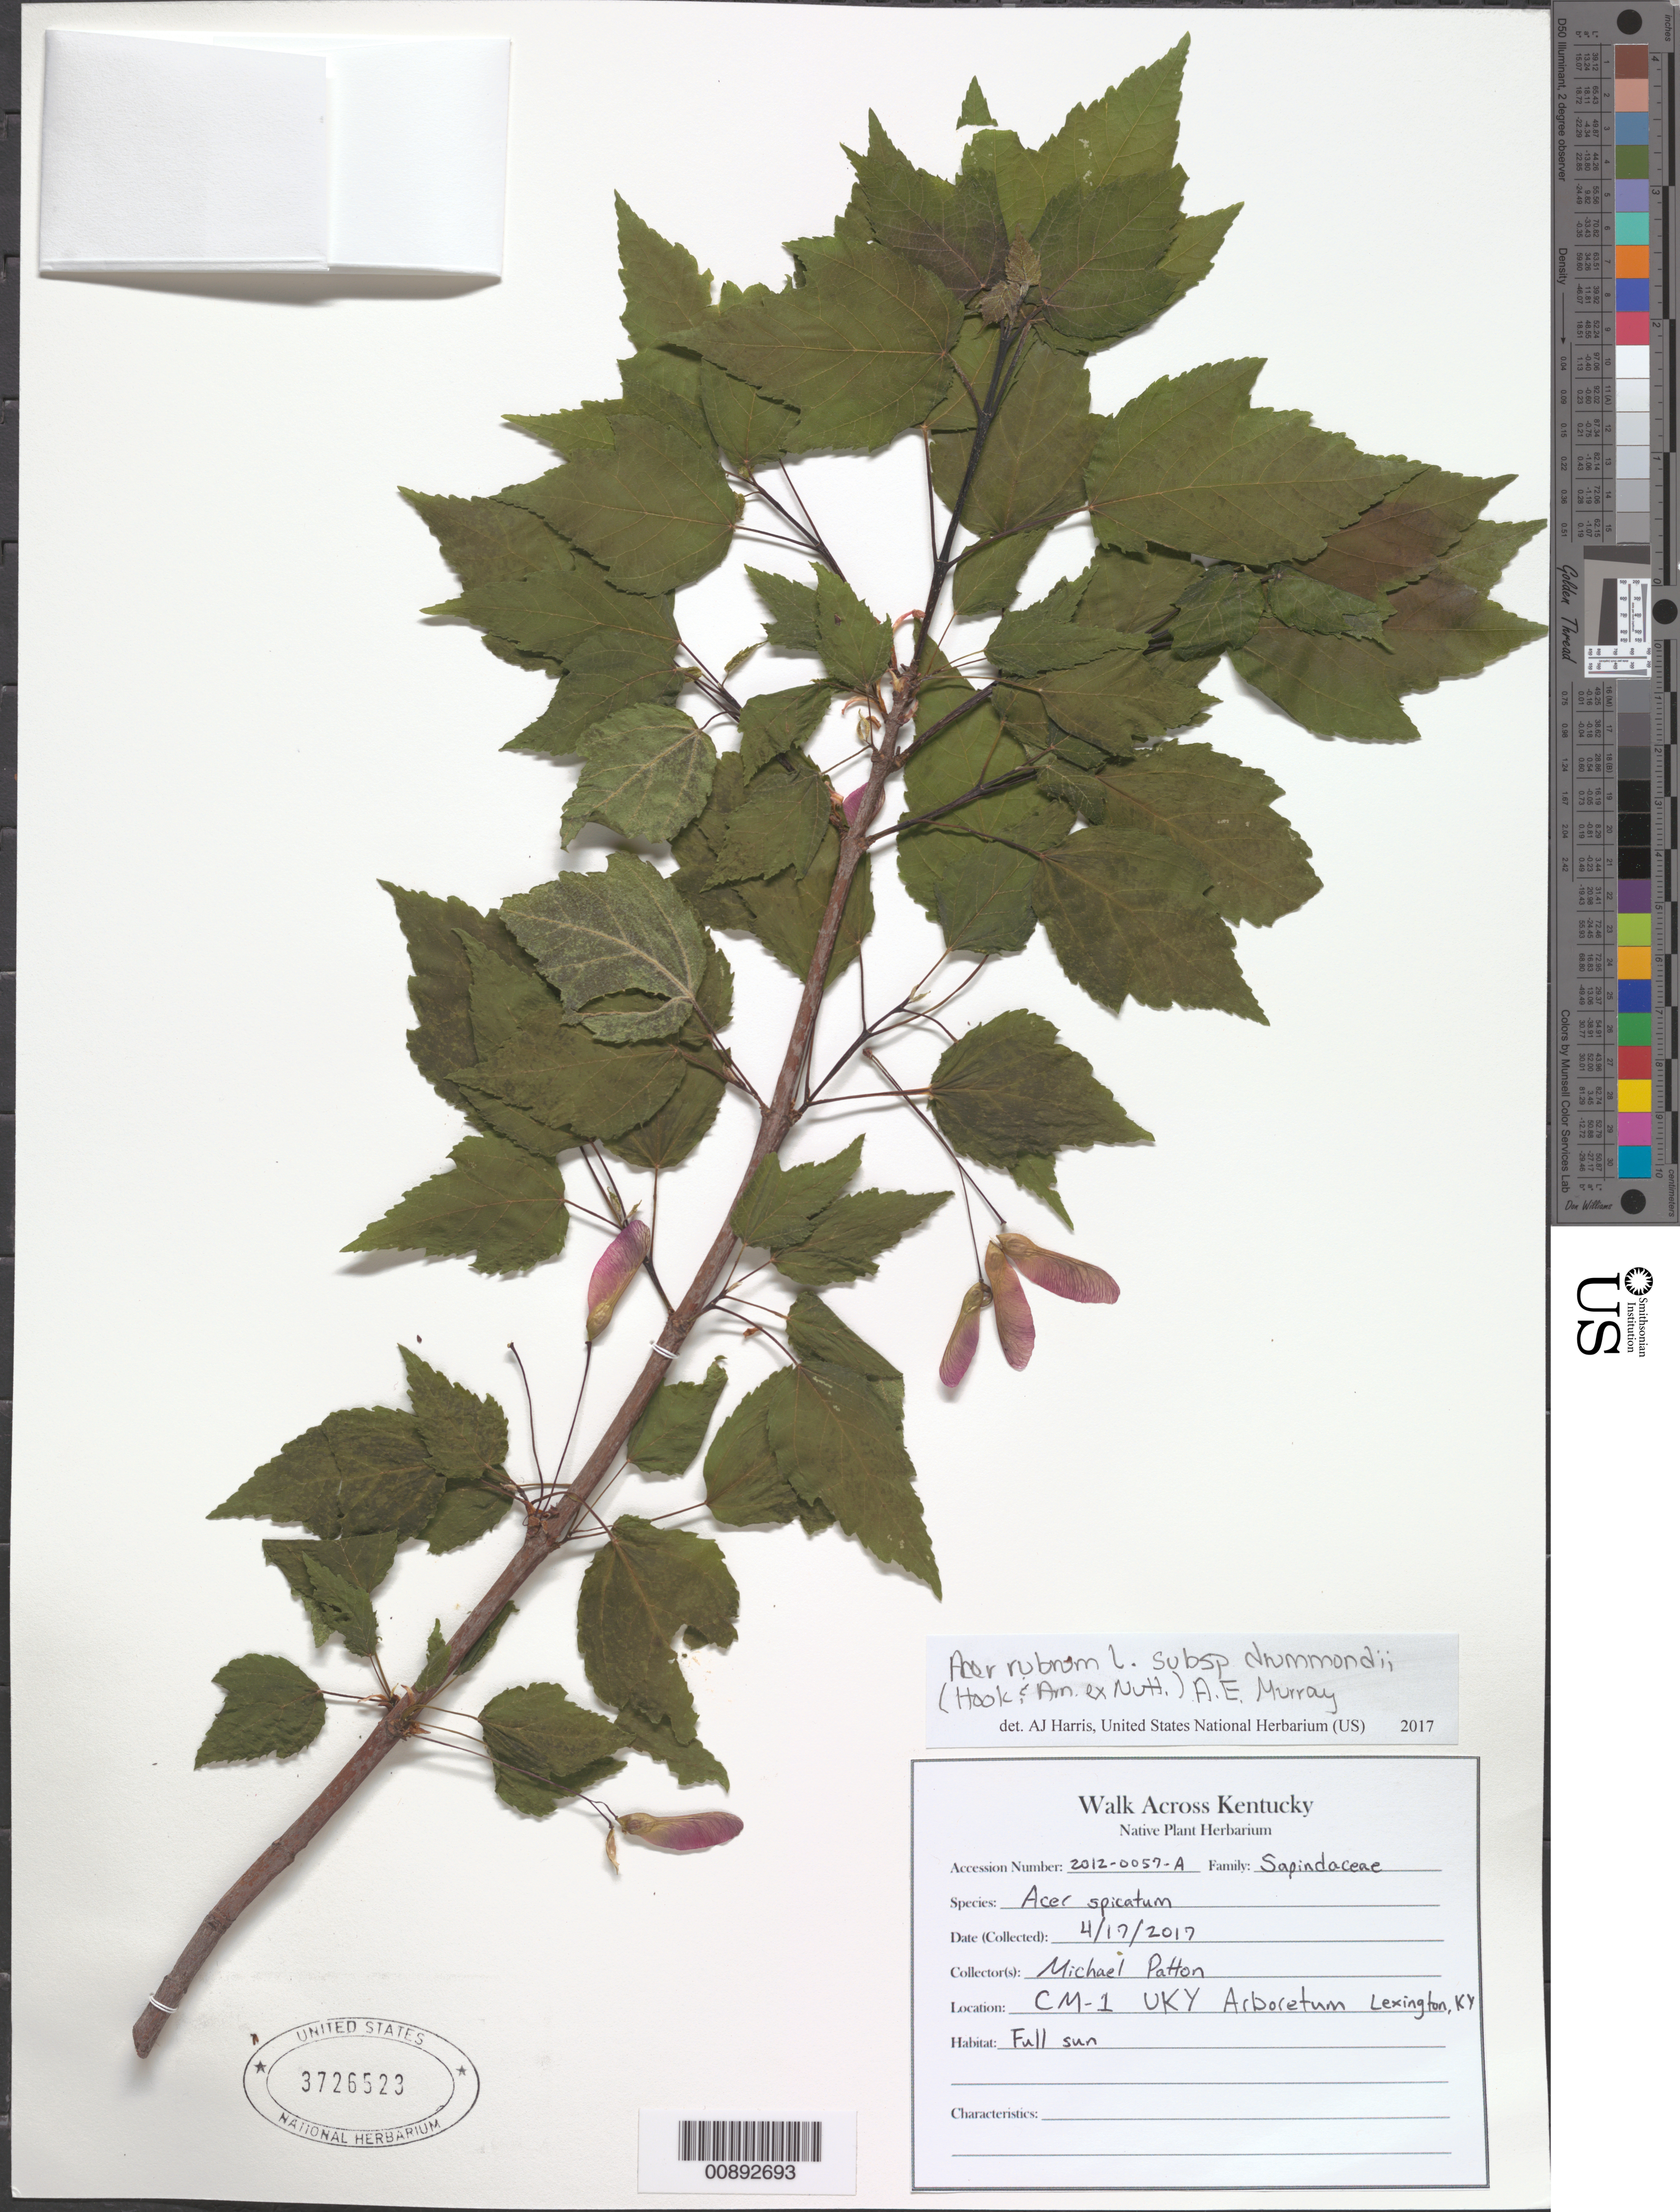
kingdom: Plantae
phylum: Tracheophyta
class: Magnoliopsida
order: Sapindales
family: Sapindaceae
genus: Acer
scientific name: Acer drummondii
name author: (W. Hook. & Arn. ex Nutt.) A.E. Murray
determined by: Harris, A. J., (UNITED STATES)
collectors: M. Patton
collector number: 2012-0057-A (accession number)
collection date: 2017-04-17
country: United States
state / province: Kentucky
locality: CM-1 UKY Arboretum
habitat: Full sun.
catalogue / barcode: US 3726523